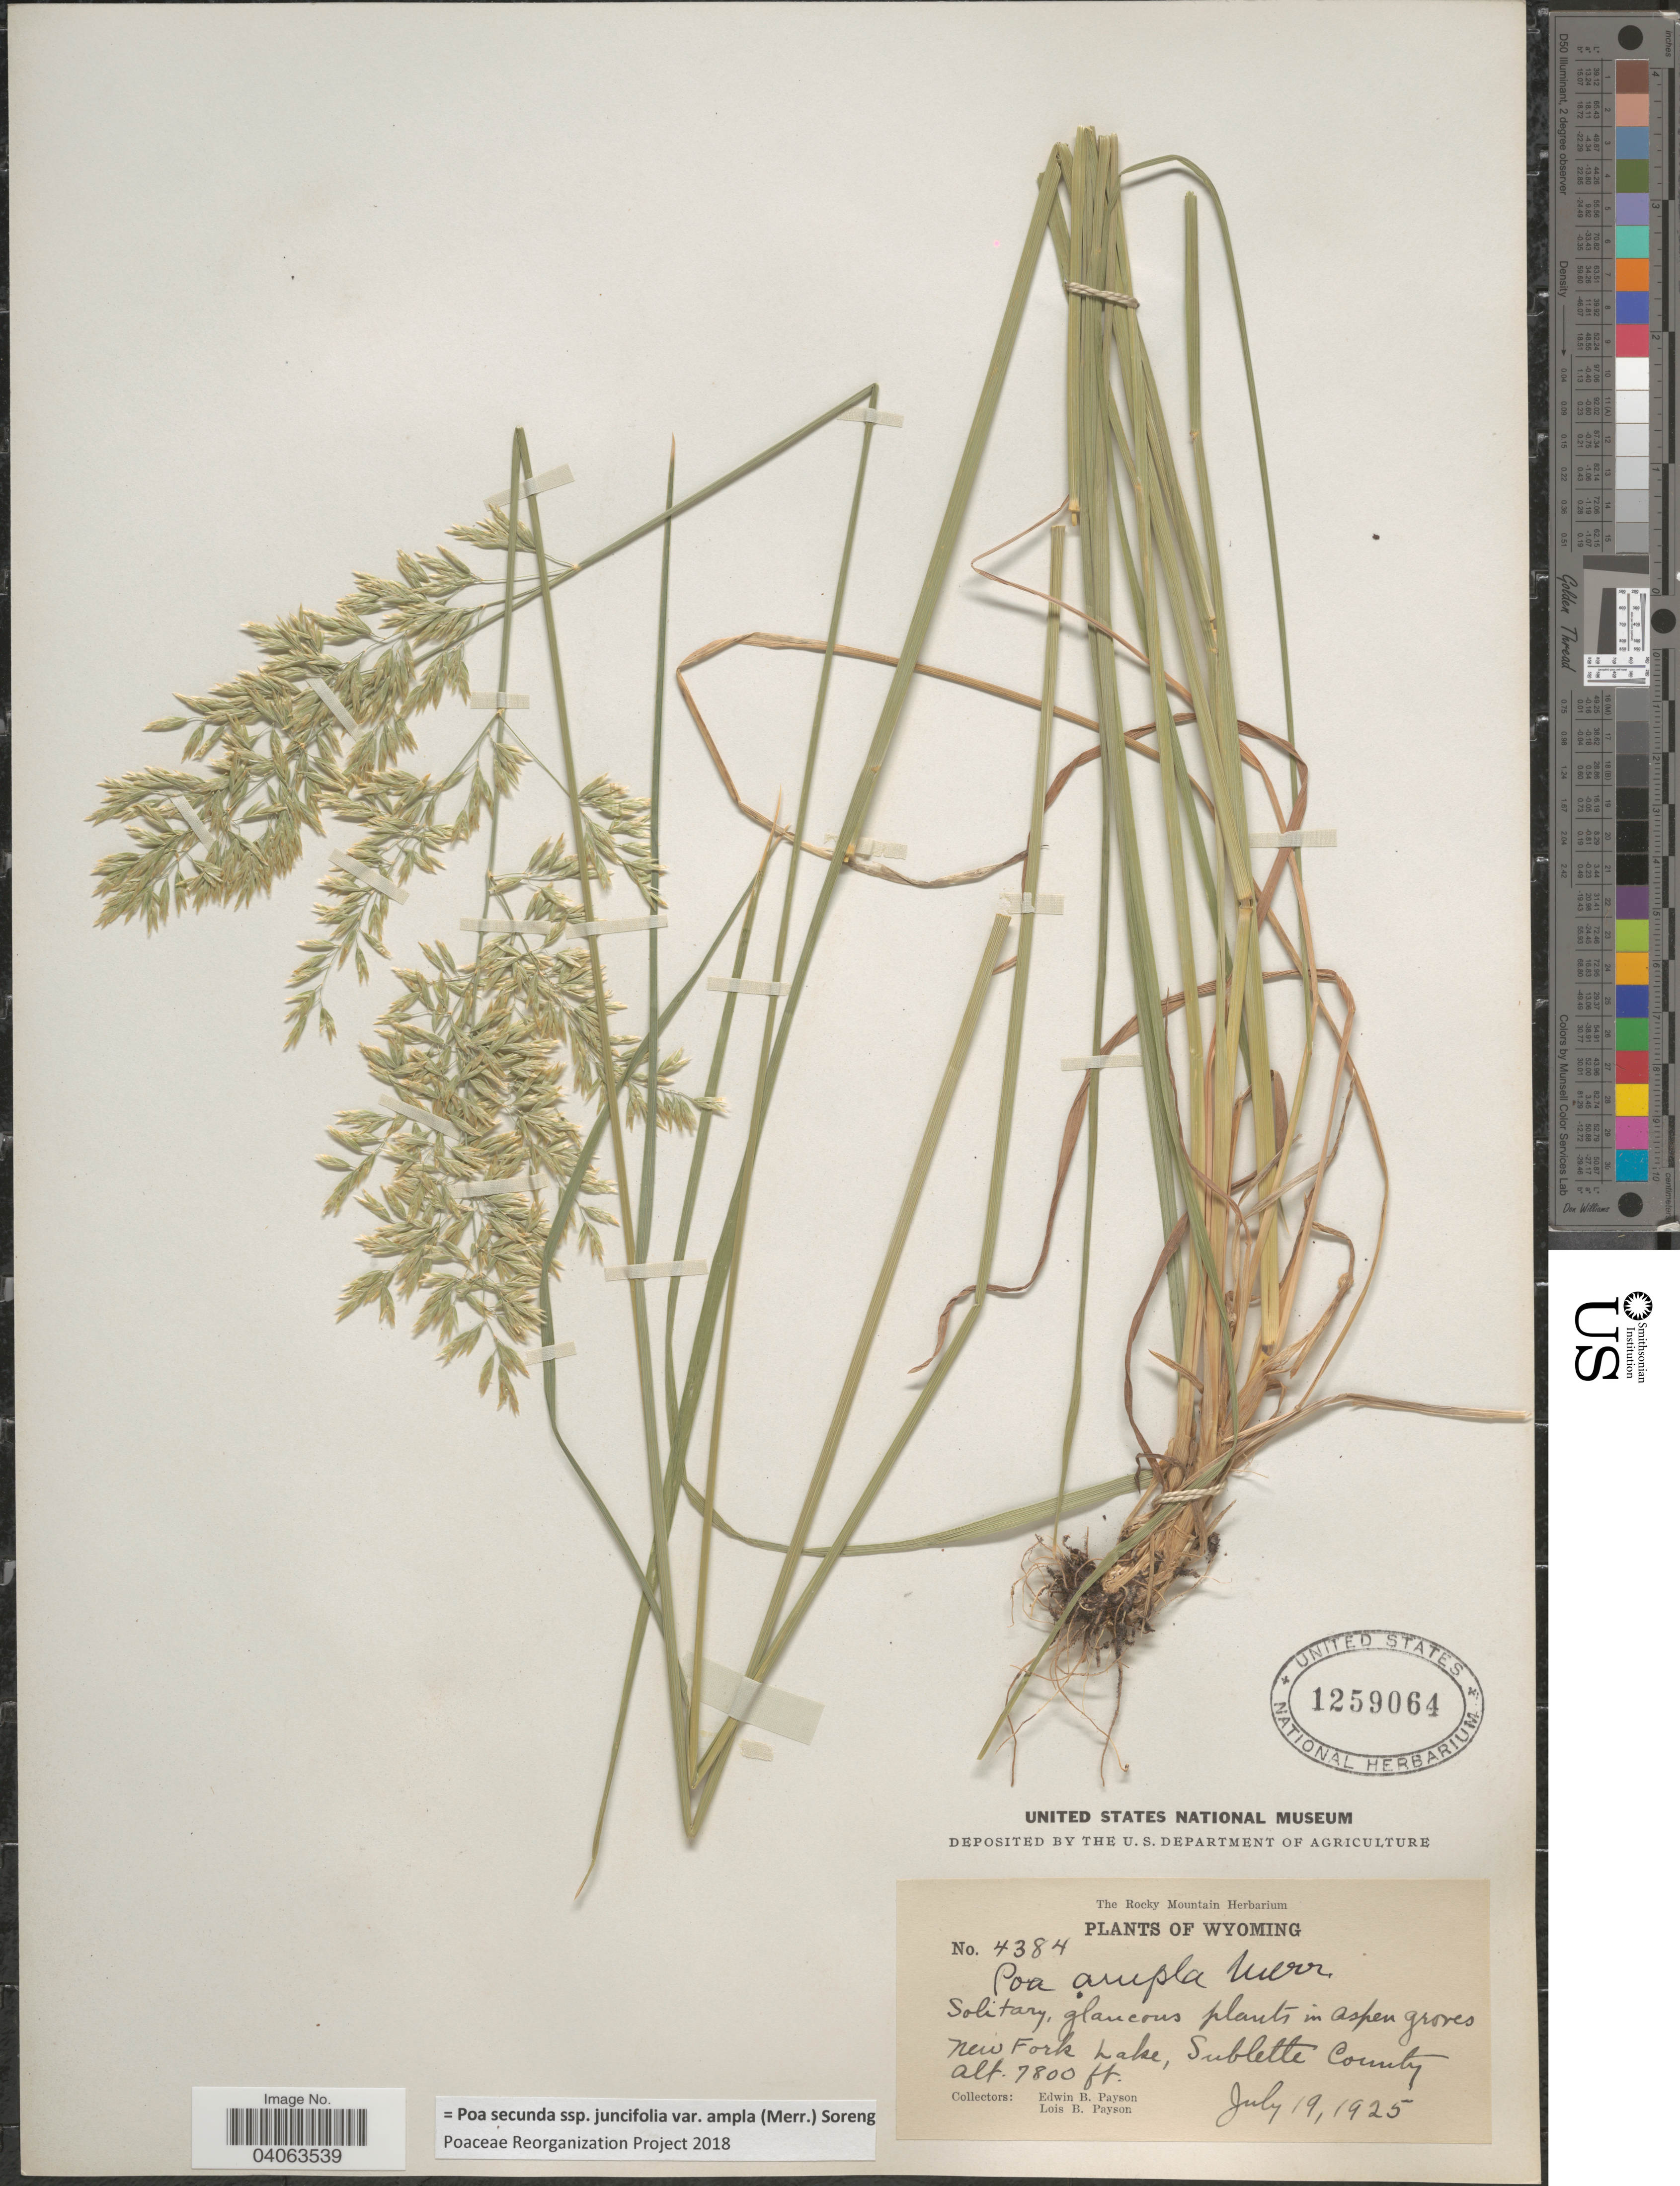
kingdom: Plantae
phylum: Tracheophyta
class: Liliopsida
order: Poales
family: Poaceae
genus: Poa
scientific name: Poa secunda subsp. juncifolia var. ampla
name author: (Merr.) Soreng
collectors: E. B. Payson & L. Payson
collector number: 4384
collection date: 1925-07-19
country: United States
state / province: Wyoming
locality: In Aspen groves, New Fork Lake, Sublette County.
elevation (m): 2377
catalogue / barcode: US 1259064